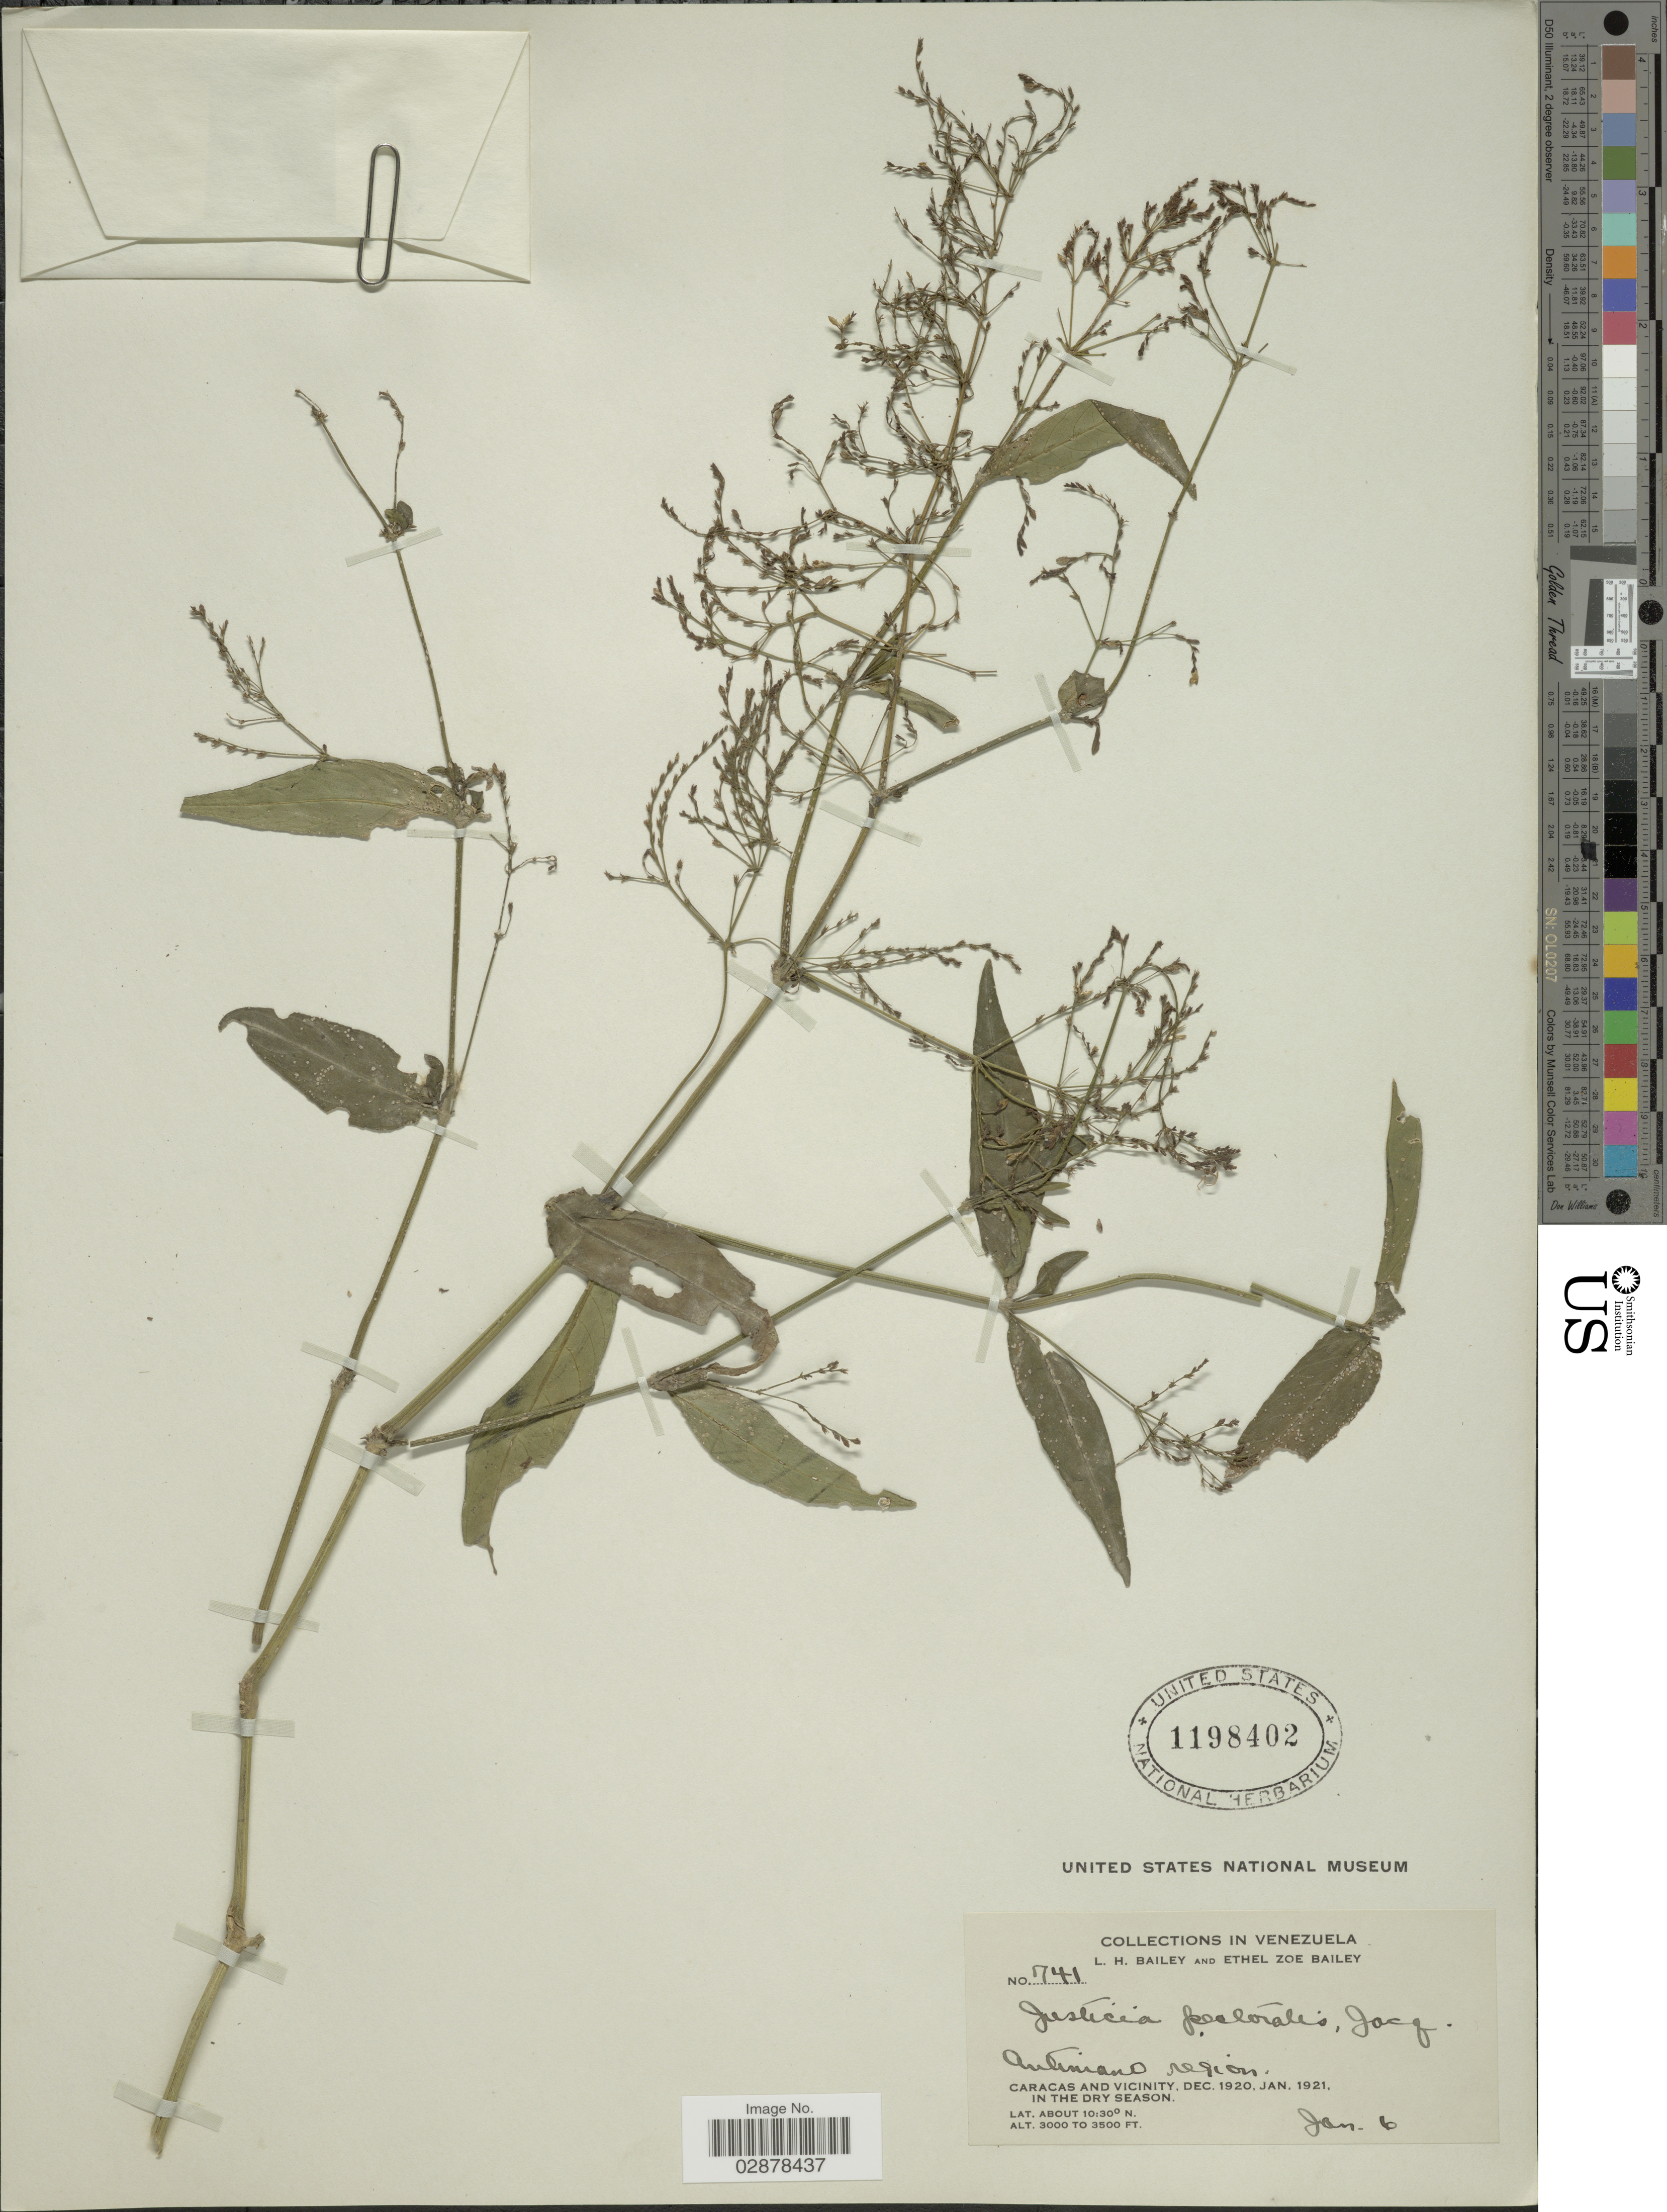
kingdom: Plantae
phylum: Tracheophyta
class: Magnoliopsida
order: Lamiales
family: Acanthaceae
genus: Justicia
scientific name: Justicia comata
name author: (L.) Lam.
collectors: L. H. Bailey & E. Z. Bailey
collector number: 741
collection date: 1921-01-06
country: Venezuela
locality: Caracas and vicinity. Antimano region.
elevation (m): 914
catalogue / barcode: US 11198402